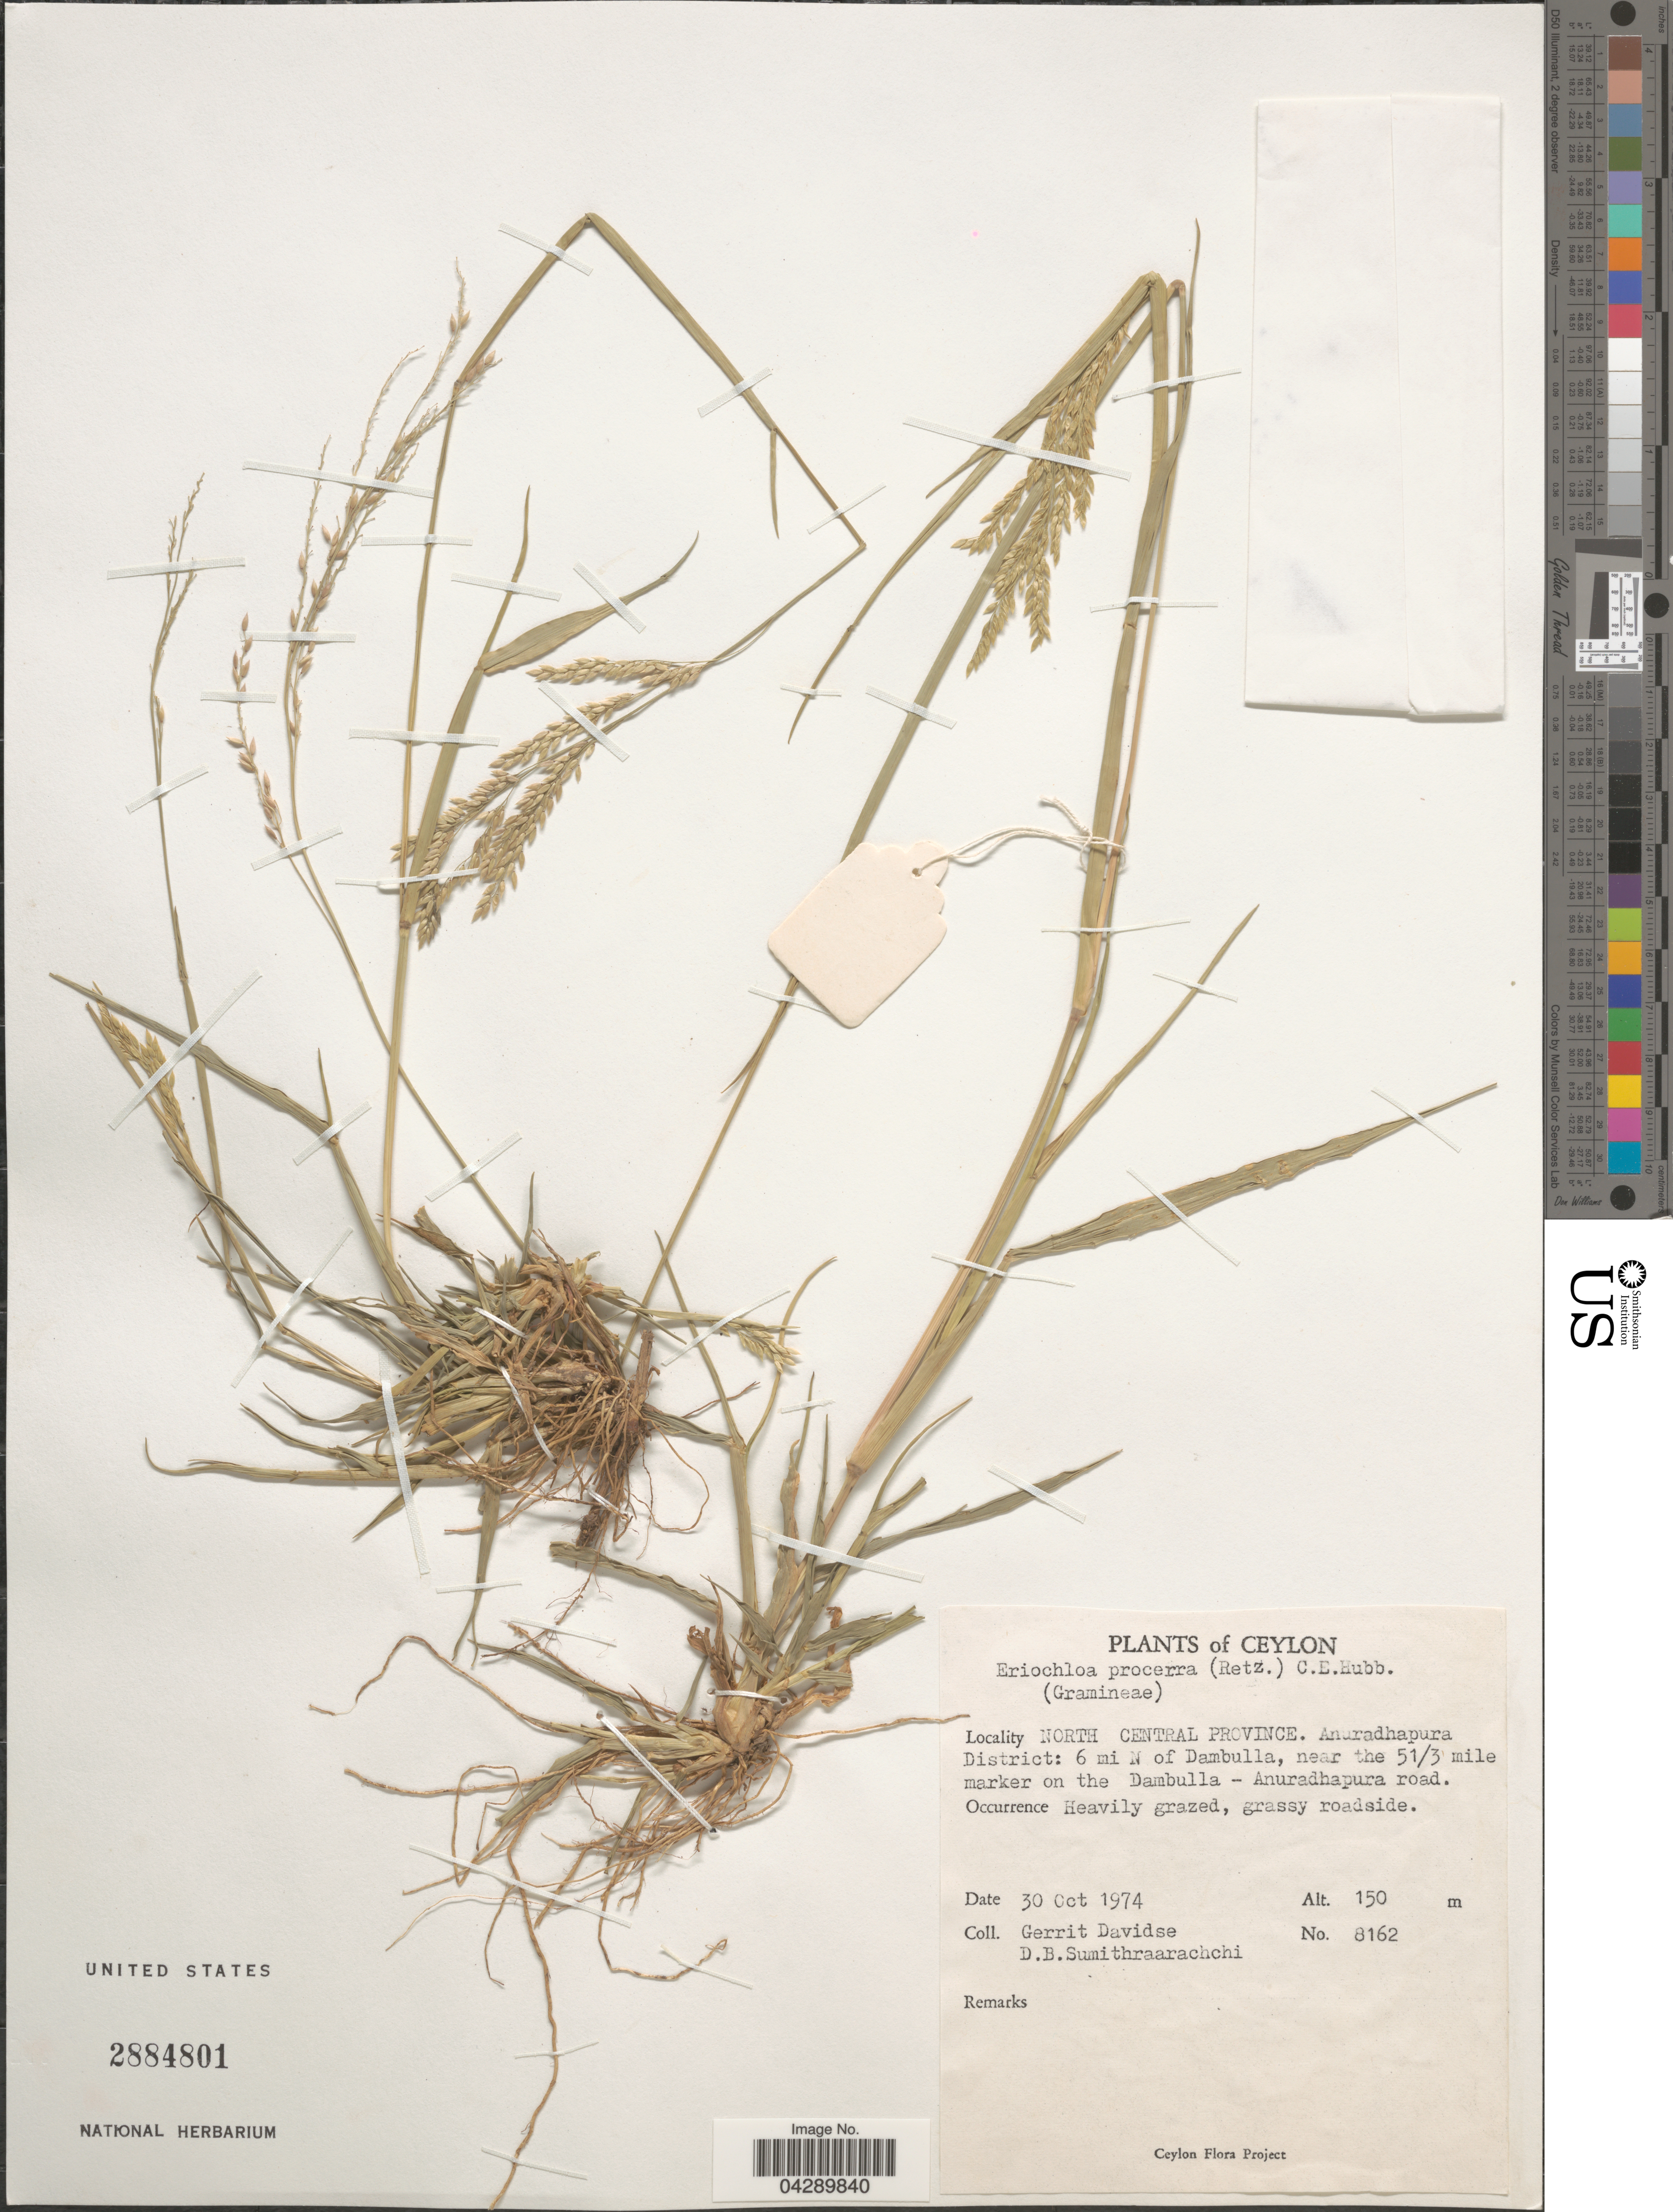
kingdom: Plantae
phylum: Tracheophyta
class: Liliopsida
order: Poales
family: Poaceae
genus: Eriochloa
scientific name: Eriochloa procera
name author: (Retz.) C.E. Hubb.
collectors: G. Davidse & D. B. Sumithraarachchi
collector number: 8162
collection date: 1974-10-30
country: Sri Lanka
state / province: North Central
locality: Ceylon. Anuradhapura District: 6 mi N of Dambulla, near the 51/3 mile marker on the Dambulla-Anuradhapura road. Heavily grazed, grassy roadside.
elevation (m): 150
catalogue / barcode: US 2884801